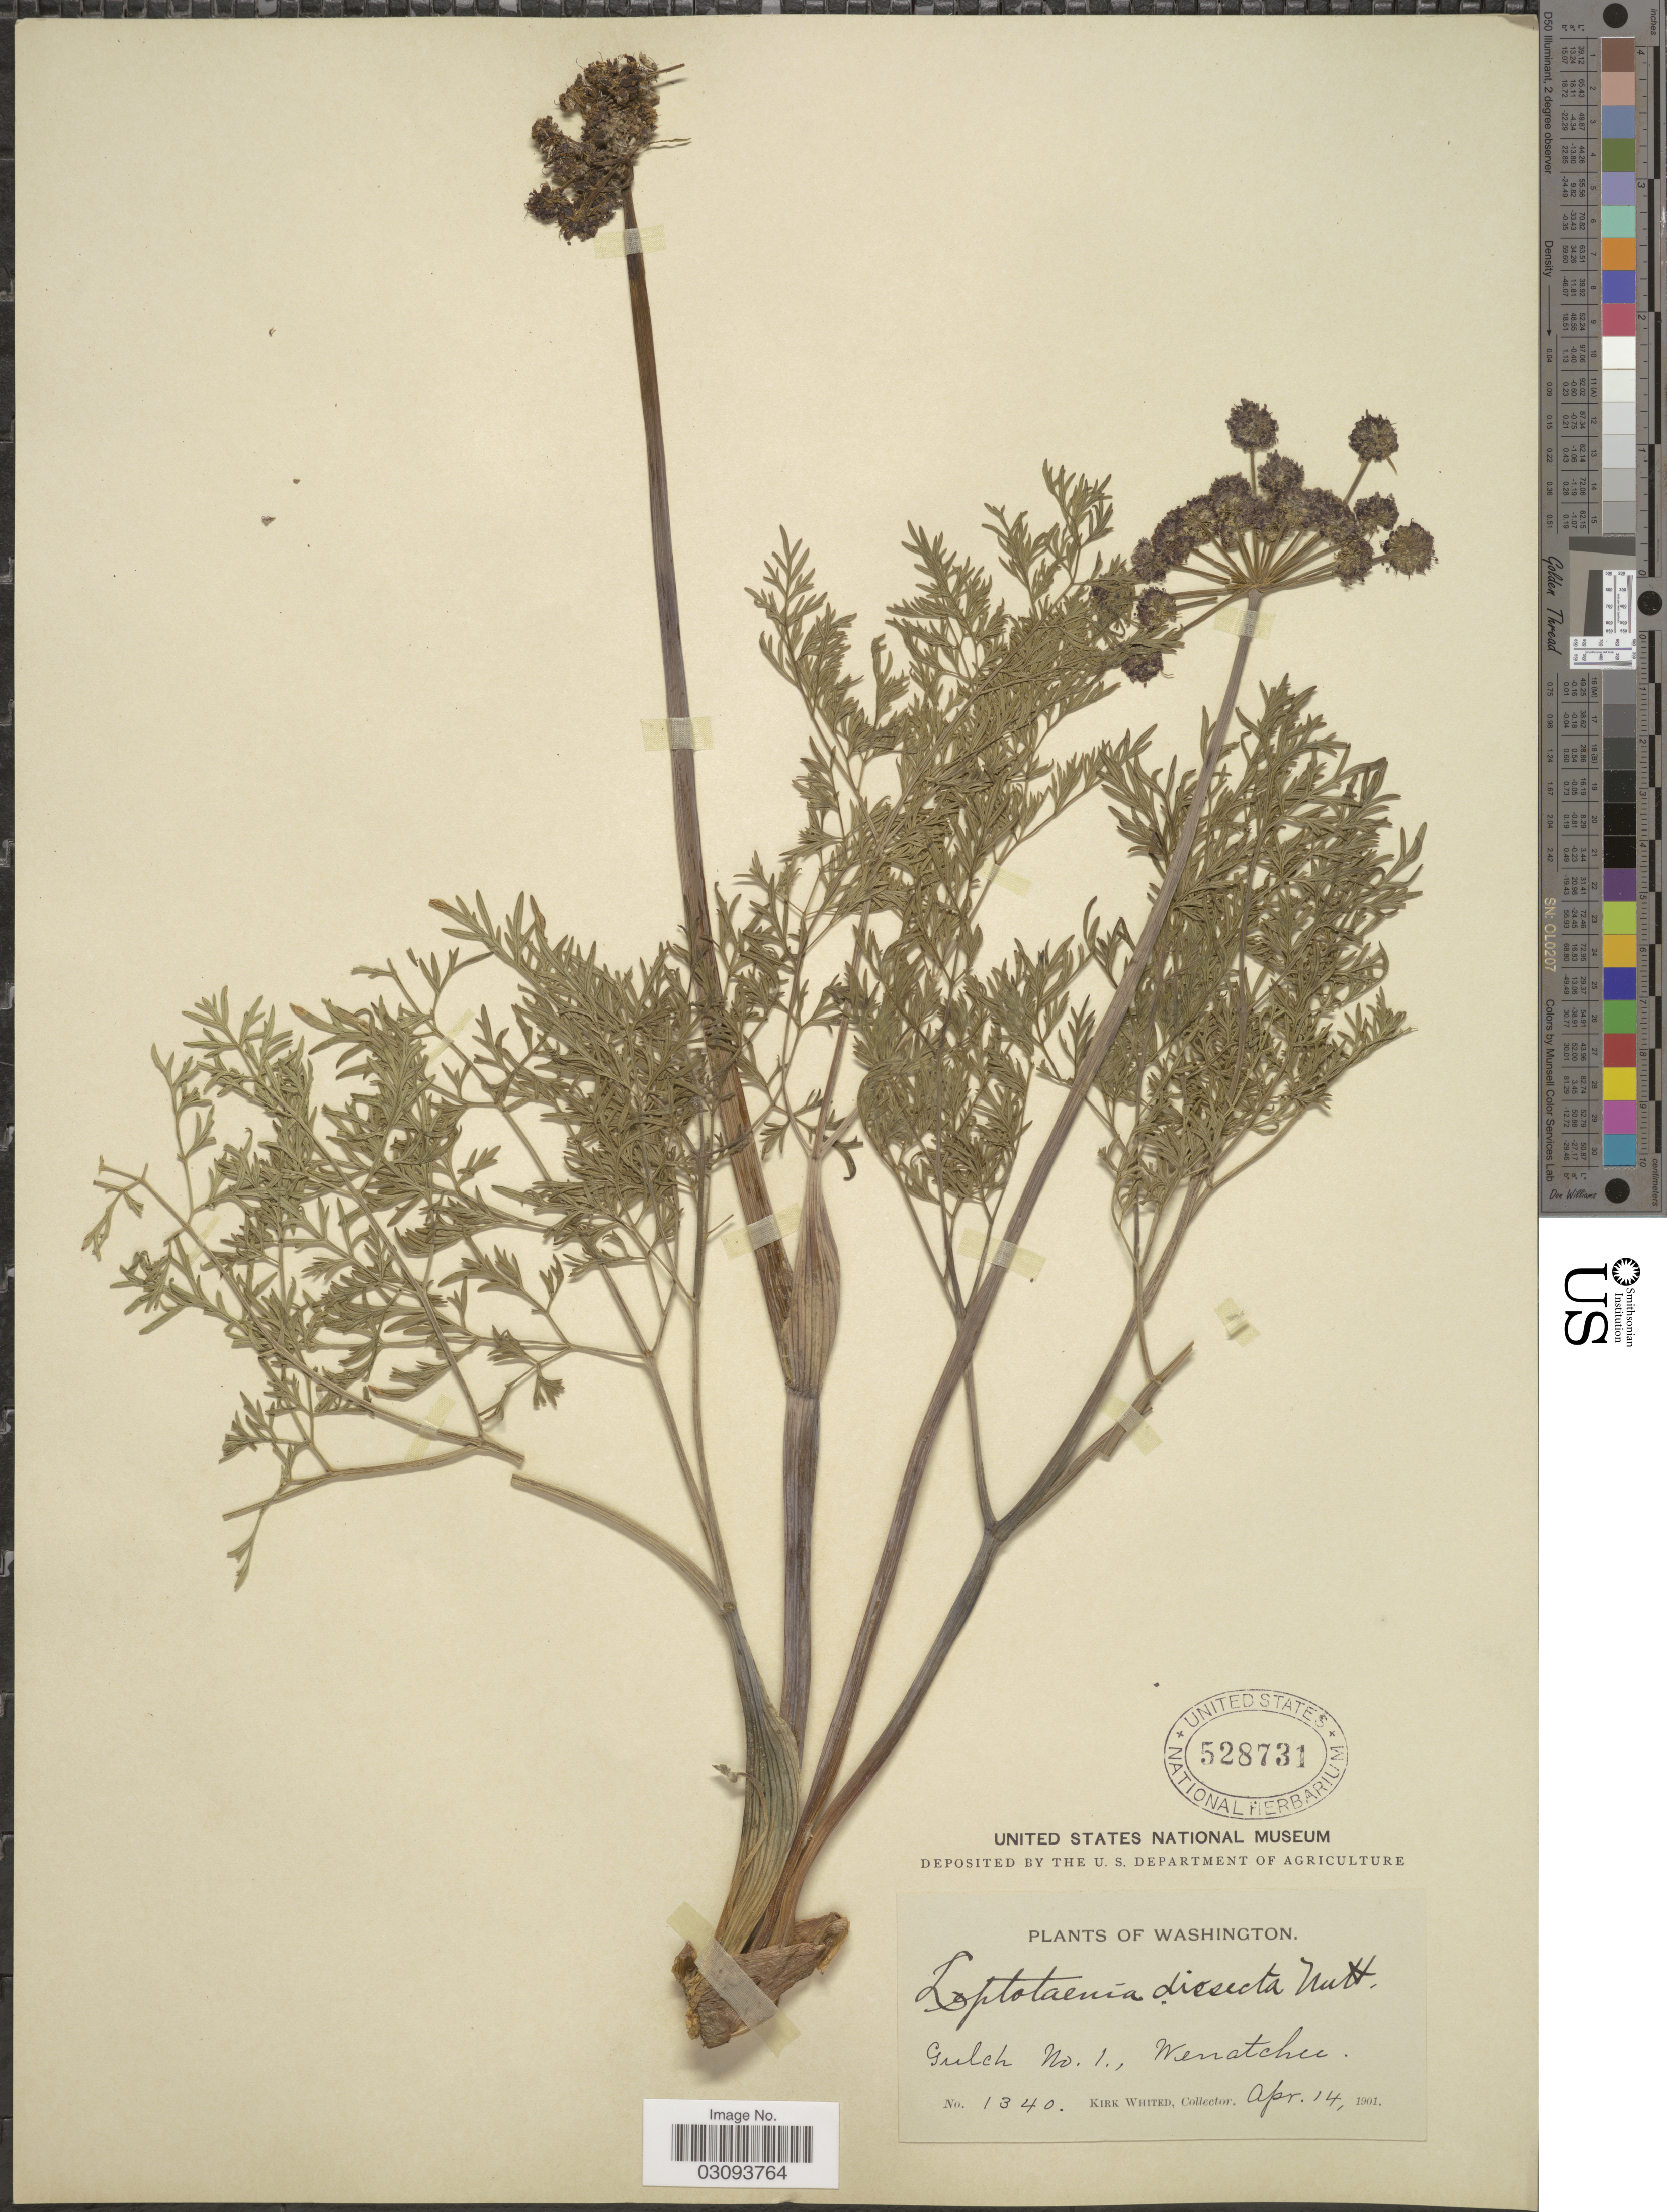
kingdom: Plantae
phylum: Tracheophyta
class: Magnoliopsida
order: Apiales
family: Apiaceae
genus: Lomatium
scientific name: Lomatium dissectum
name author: (Nutt.) Mathias & Constance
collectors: K. Whited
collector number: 1340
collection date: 1901-04-14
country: United States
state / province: Washington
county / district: Chelan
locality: Gulch No. 1, Wenatchee.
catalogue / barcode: US 528731